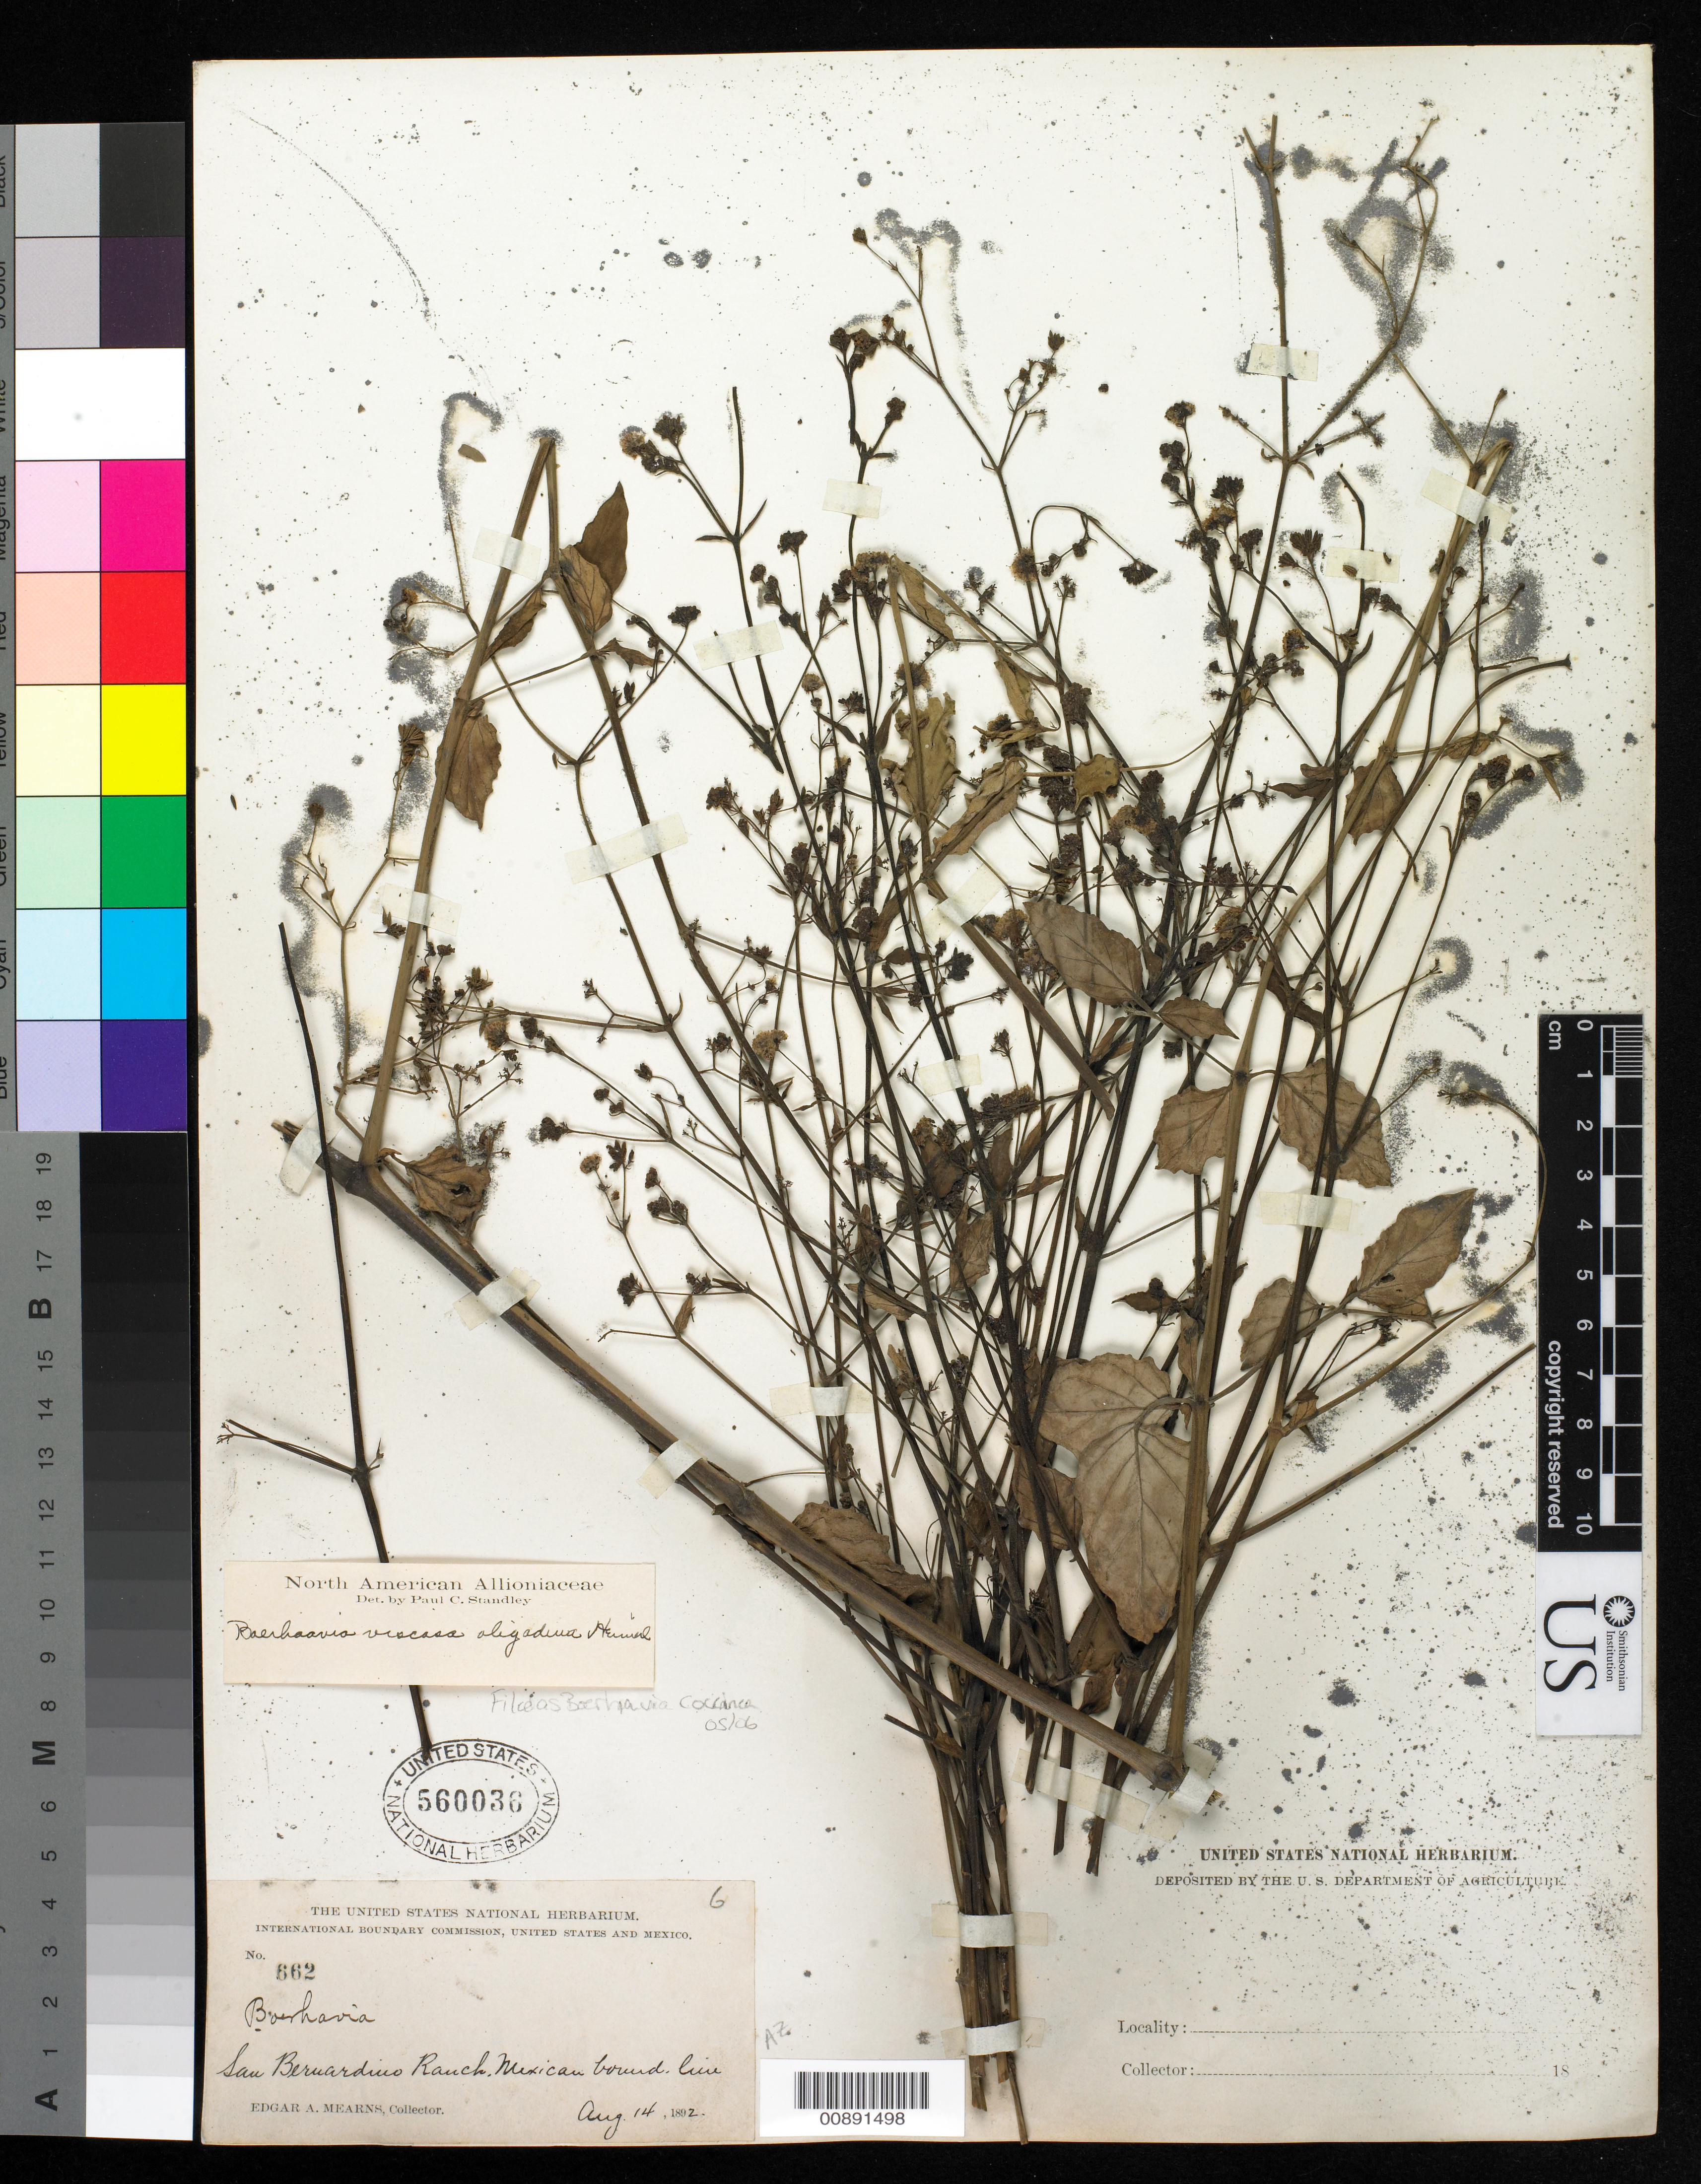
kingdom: Plantae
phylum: Tracheophyta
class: Magnoliopsida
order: Caryophyllales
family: Nyctaginaceae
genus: Boerhavia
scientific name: Boerhavia coccinea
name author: Mill.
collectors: E. A. Mearns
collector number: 662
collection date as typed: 14 Aug 1892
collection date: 1892-08-14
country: United States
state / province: Arizona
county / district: Cochise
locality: San Bernardino Ranch, Mexican Boundary Line.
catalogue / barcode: US 560036